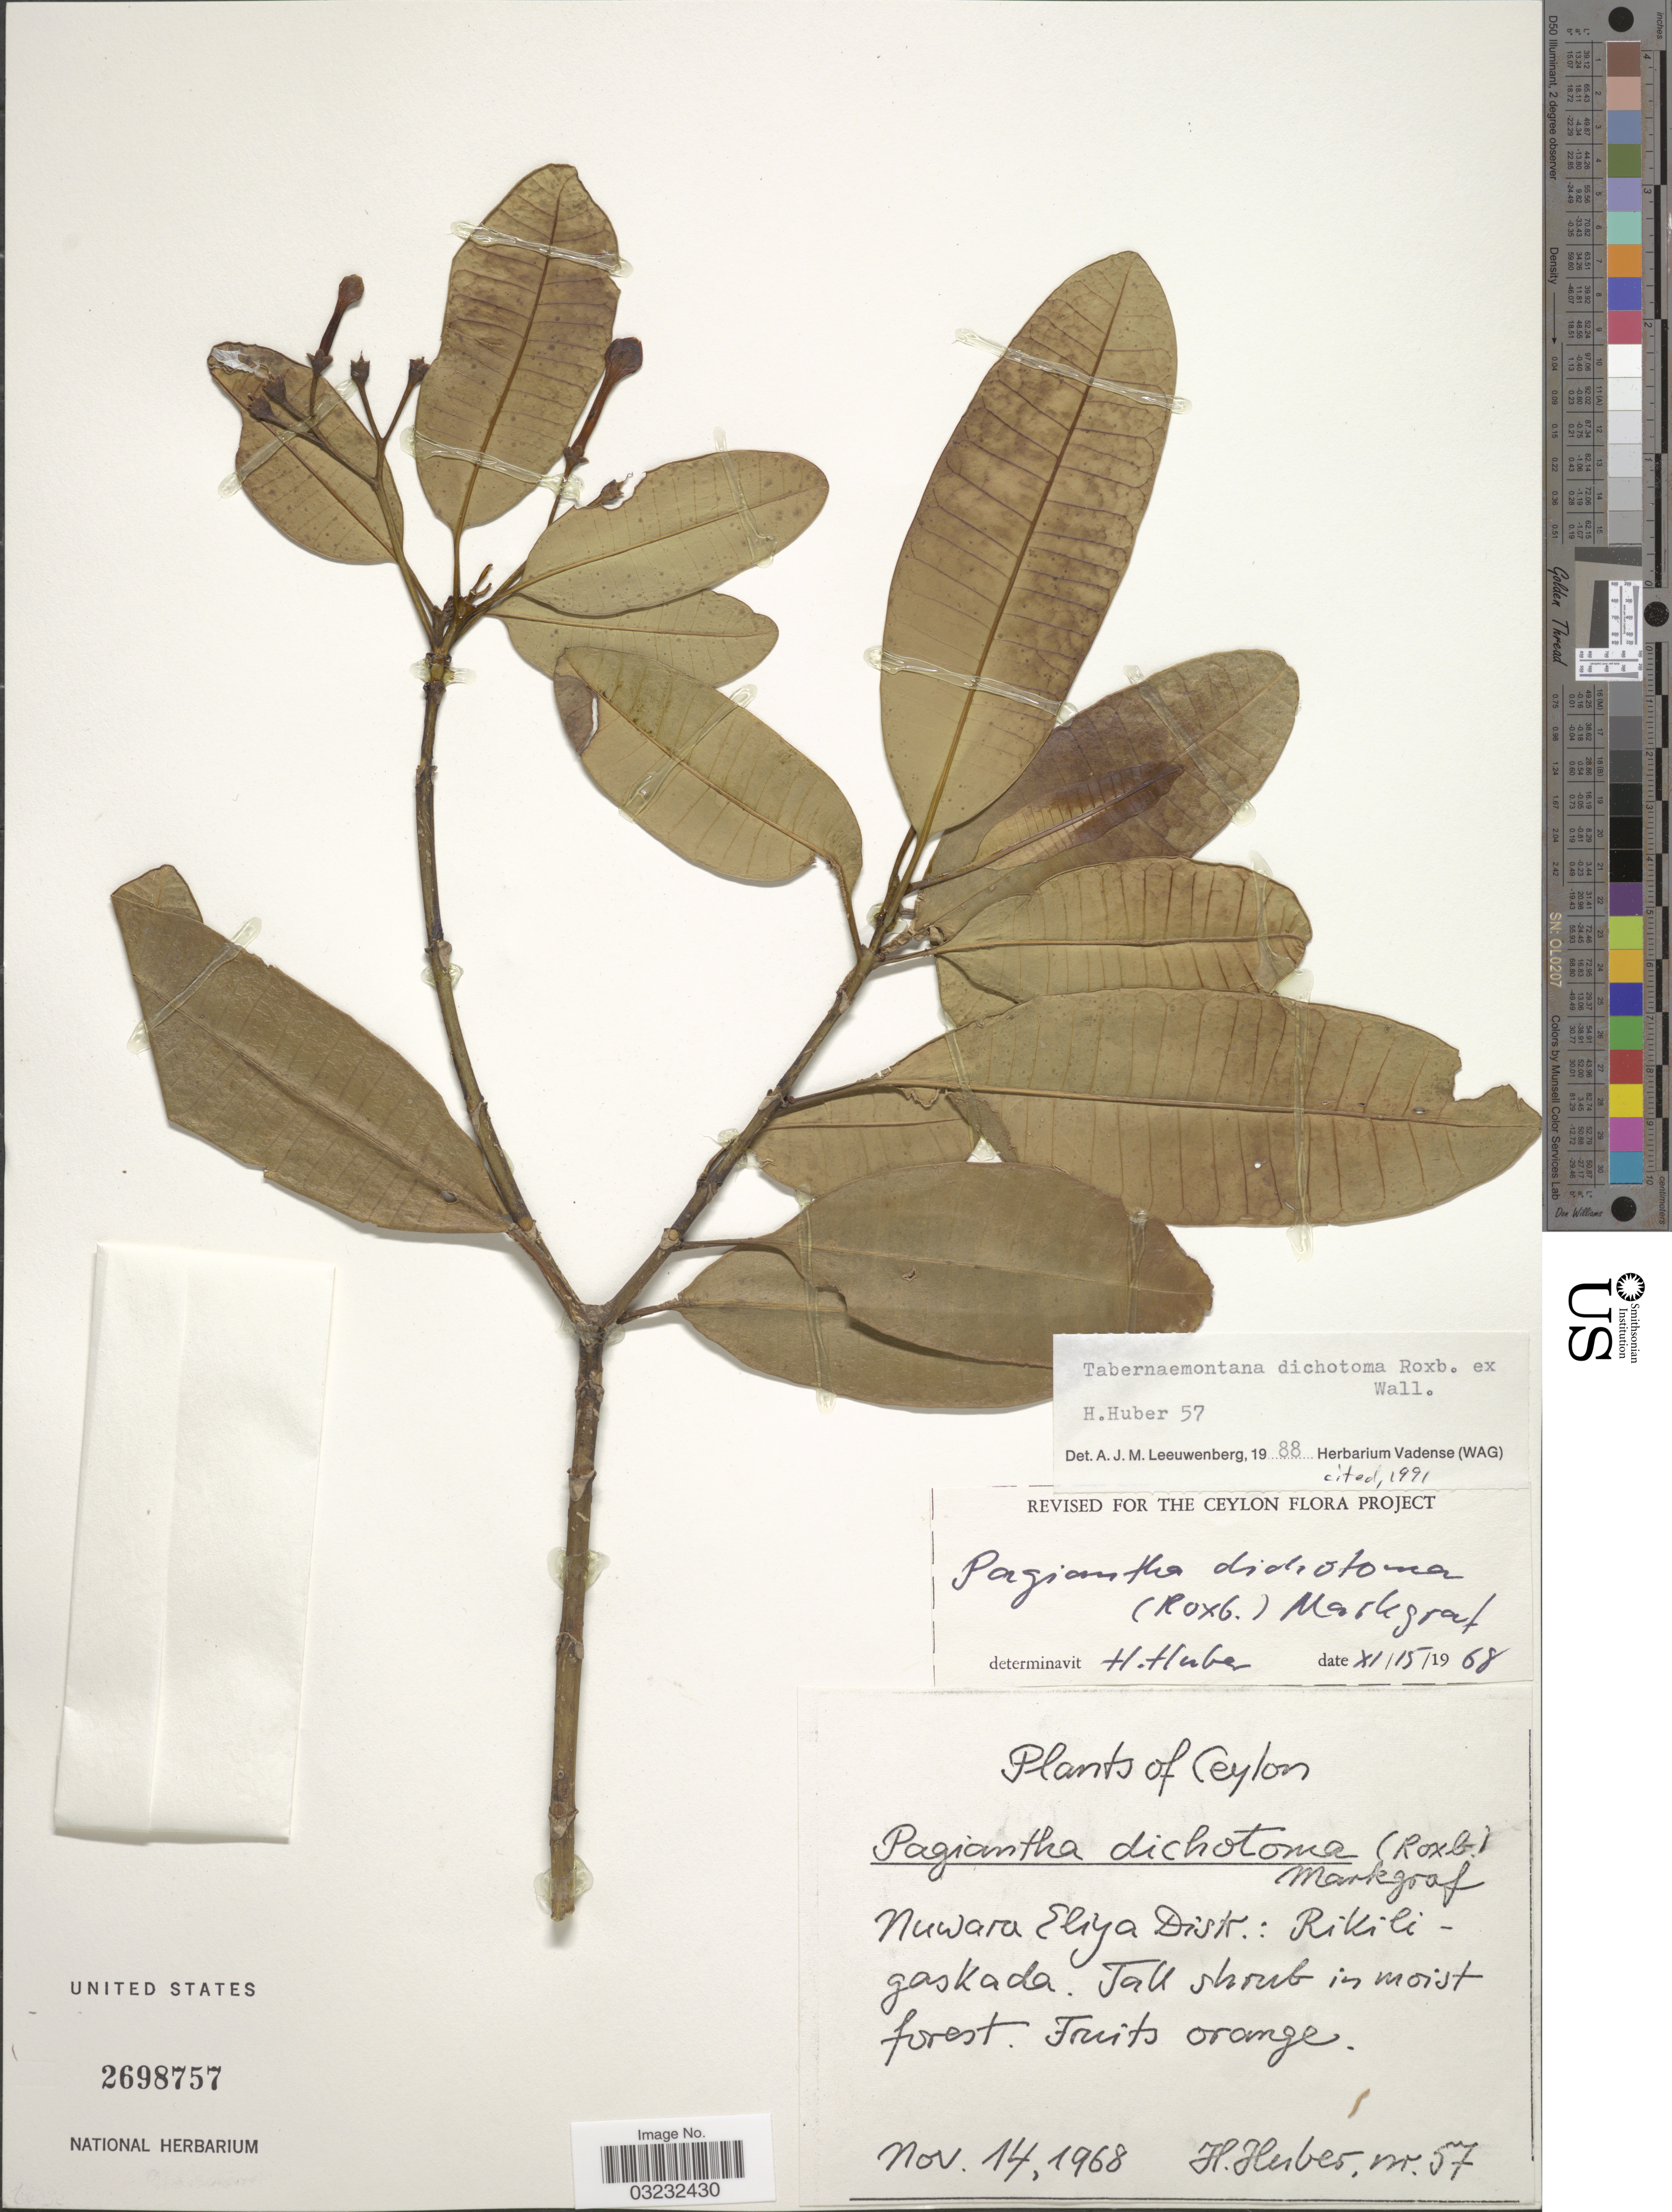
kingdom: Plantae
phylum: Tracheophyta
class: Magnoliopsida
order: Gentianales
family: Apocynaceae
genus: Tabernaemontana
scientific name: Tabernaemontana dichotoma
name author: Roxb. ex Wall.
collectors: H. Huber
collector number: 57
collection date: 1968-11-14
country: Sri Lanka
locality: Ceylon, Nuwara Eliya Distr.: Rikiligaskada.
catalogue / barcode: US 2698757